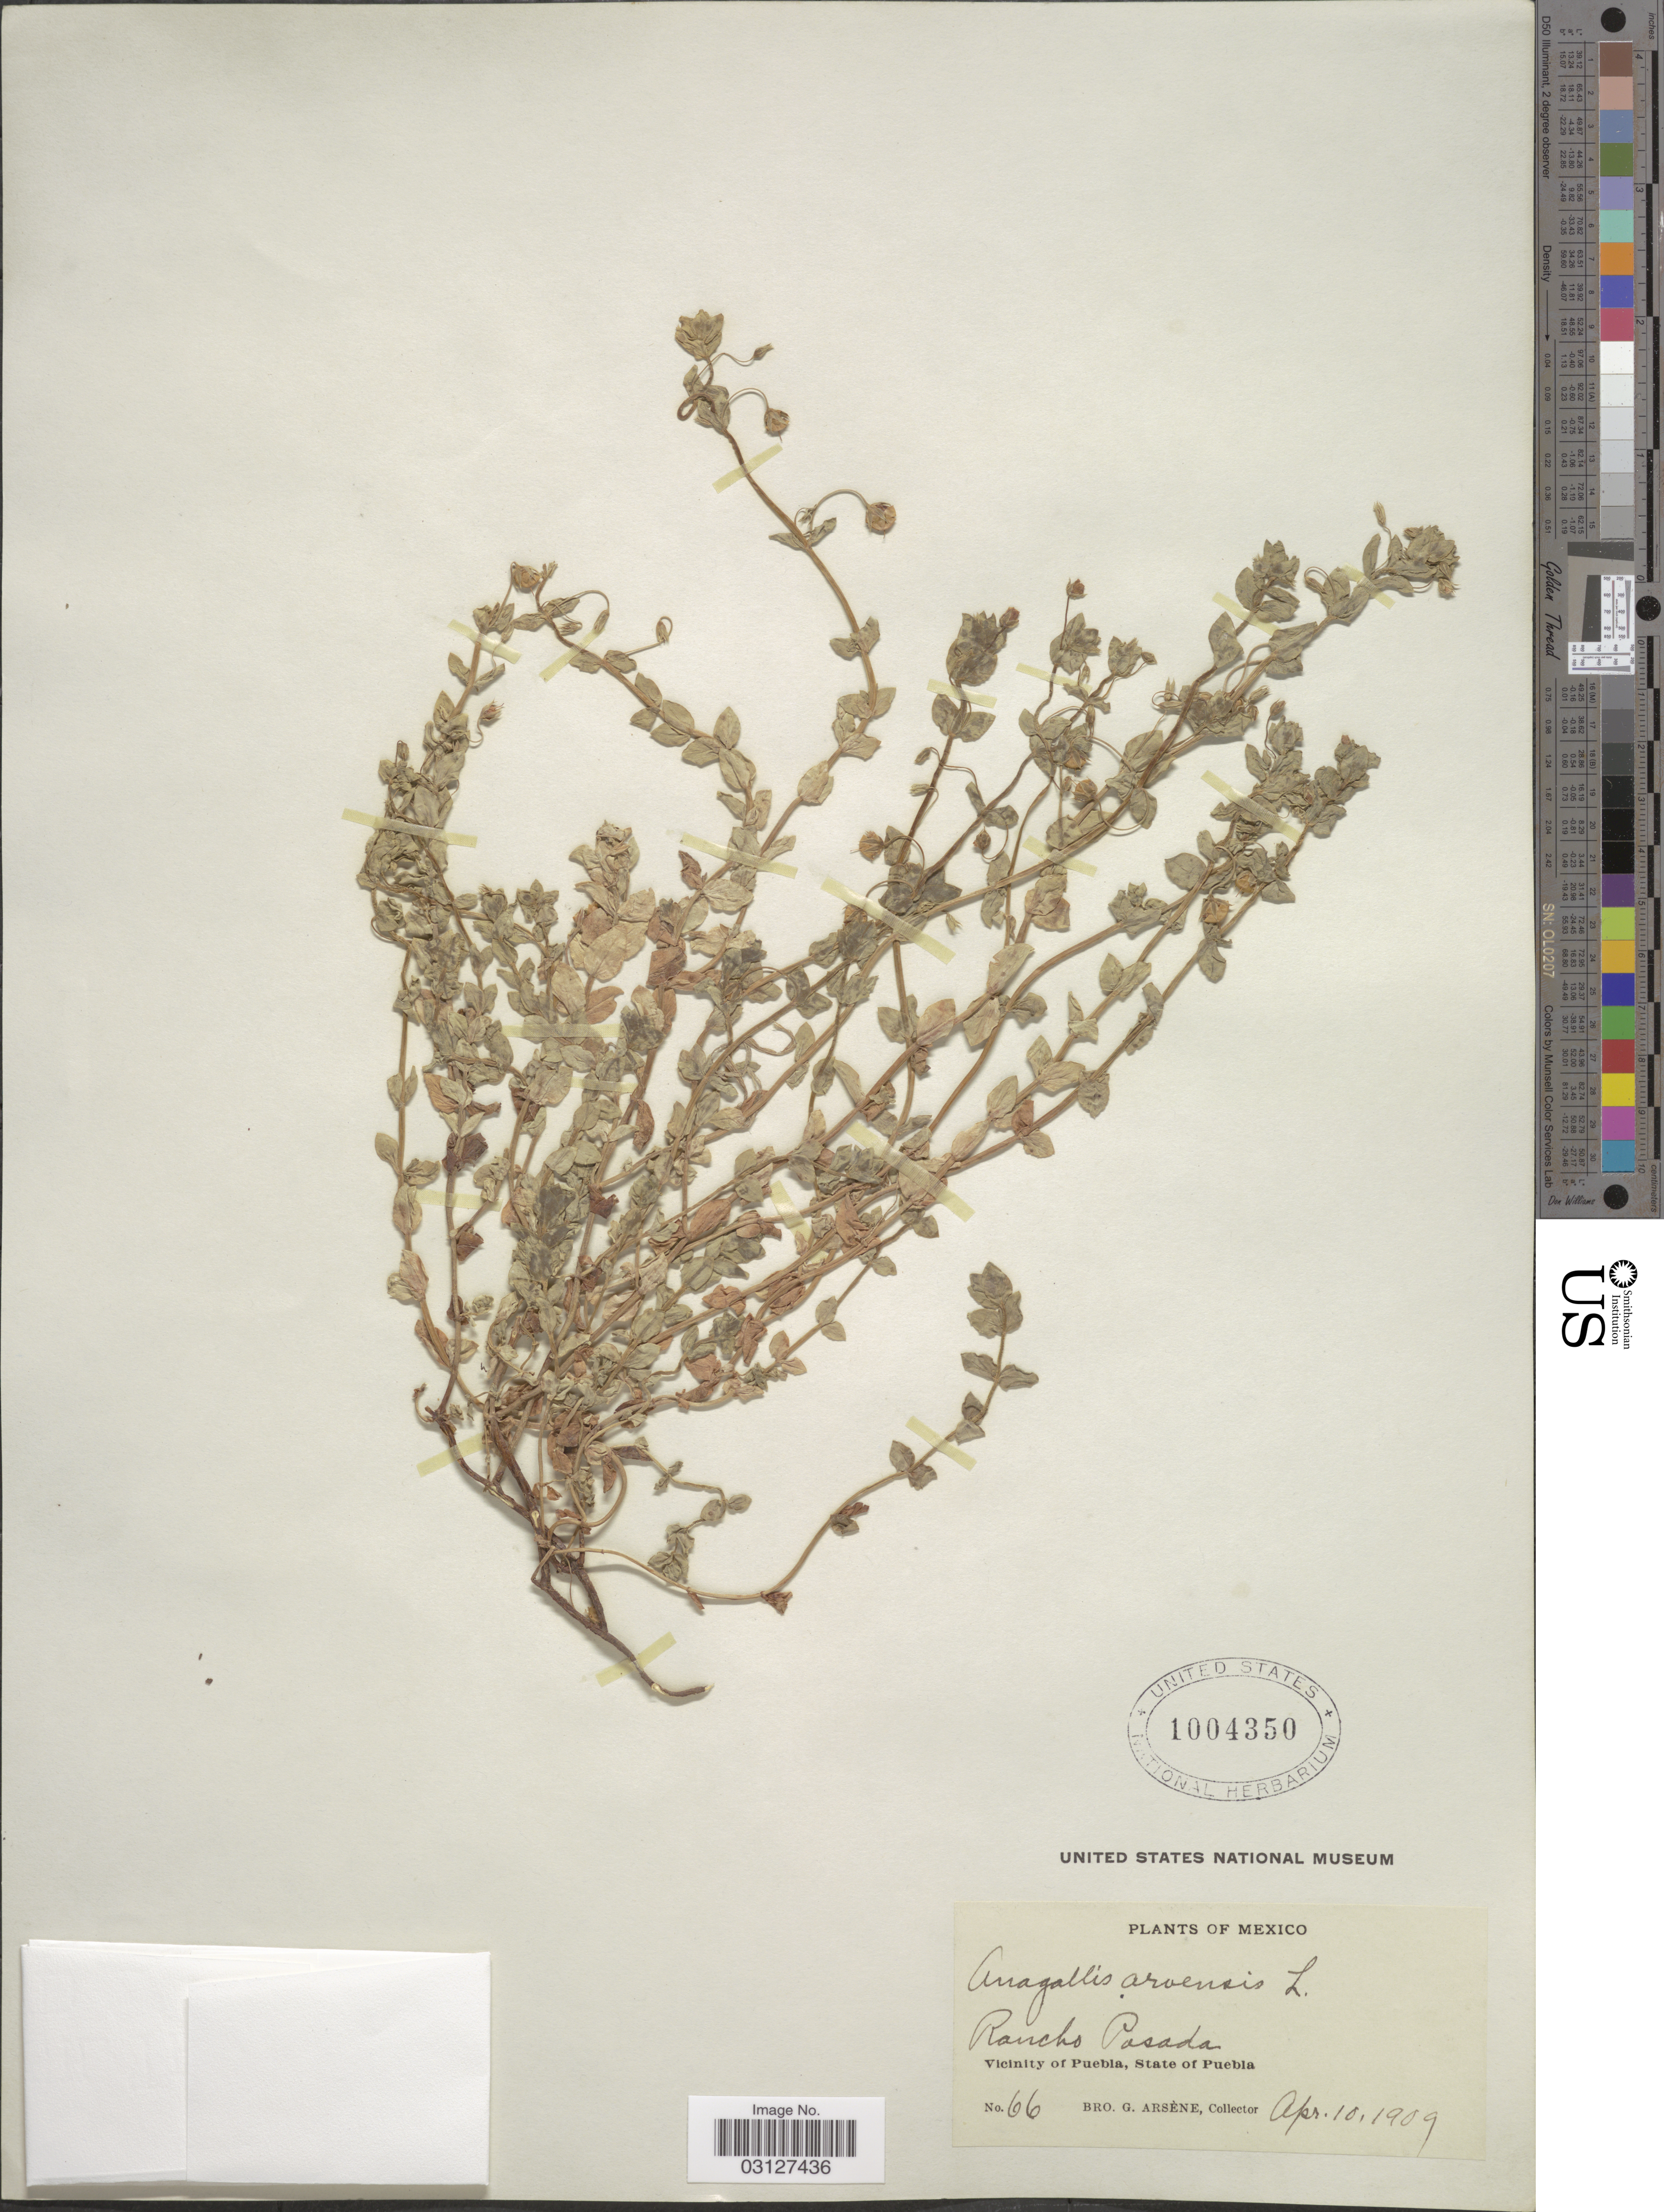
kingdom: Plantae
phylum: Tracheophyta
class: Magnoliopsida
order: Ericales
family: Primulaceae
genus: Anagallis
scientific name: Anagallis arvensis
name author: L.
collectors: Bro. G. Arsène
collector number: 66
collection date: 1909-04-10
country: Mexico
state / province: Puebla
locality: Rancho Pasada. Vicinity of Puebla, State of Puebla.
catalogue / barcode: US 1004350